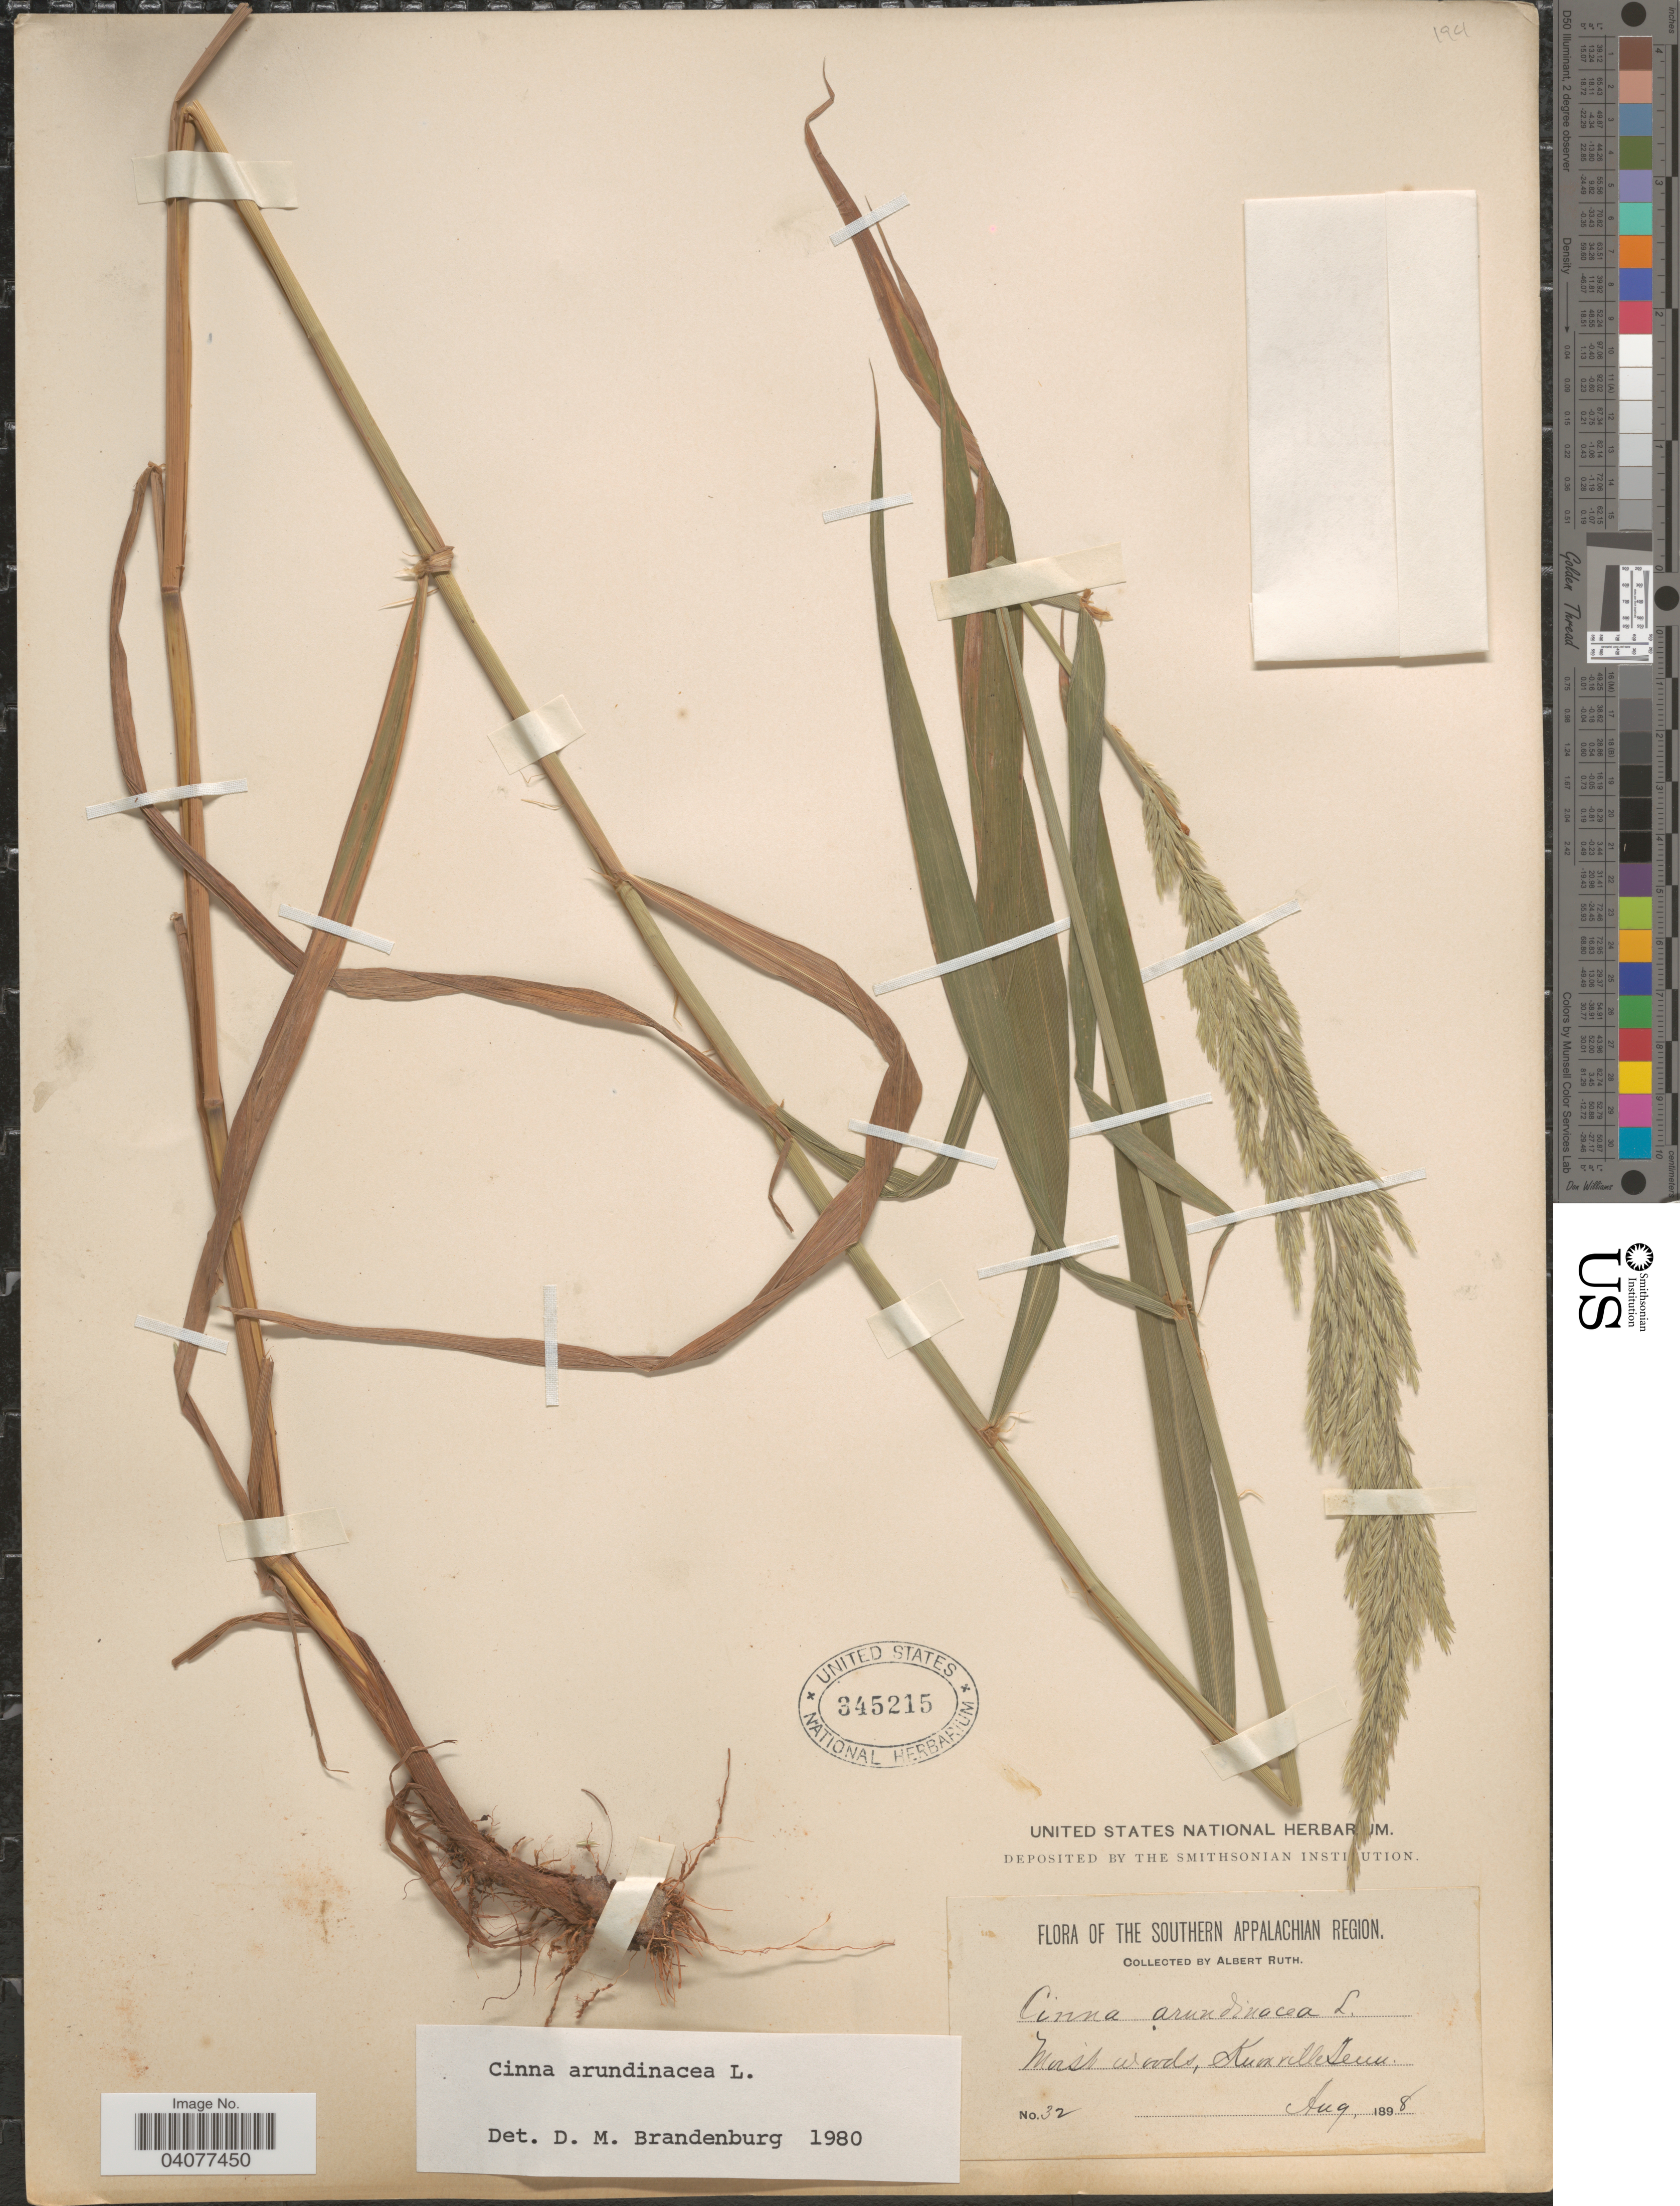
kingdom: Plantae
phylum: Tracheophyta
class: Liliopsida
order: Poales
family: Poaceae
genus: Cinna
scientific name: Cinna arundinacea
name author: L.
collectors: A. Ruth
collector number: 32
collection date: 1898-08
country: United States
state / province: Tennessee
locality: Southern Appalachian Region. Moist woods, Knoxville.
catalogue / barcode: US 345215